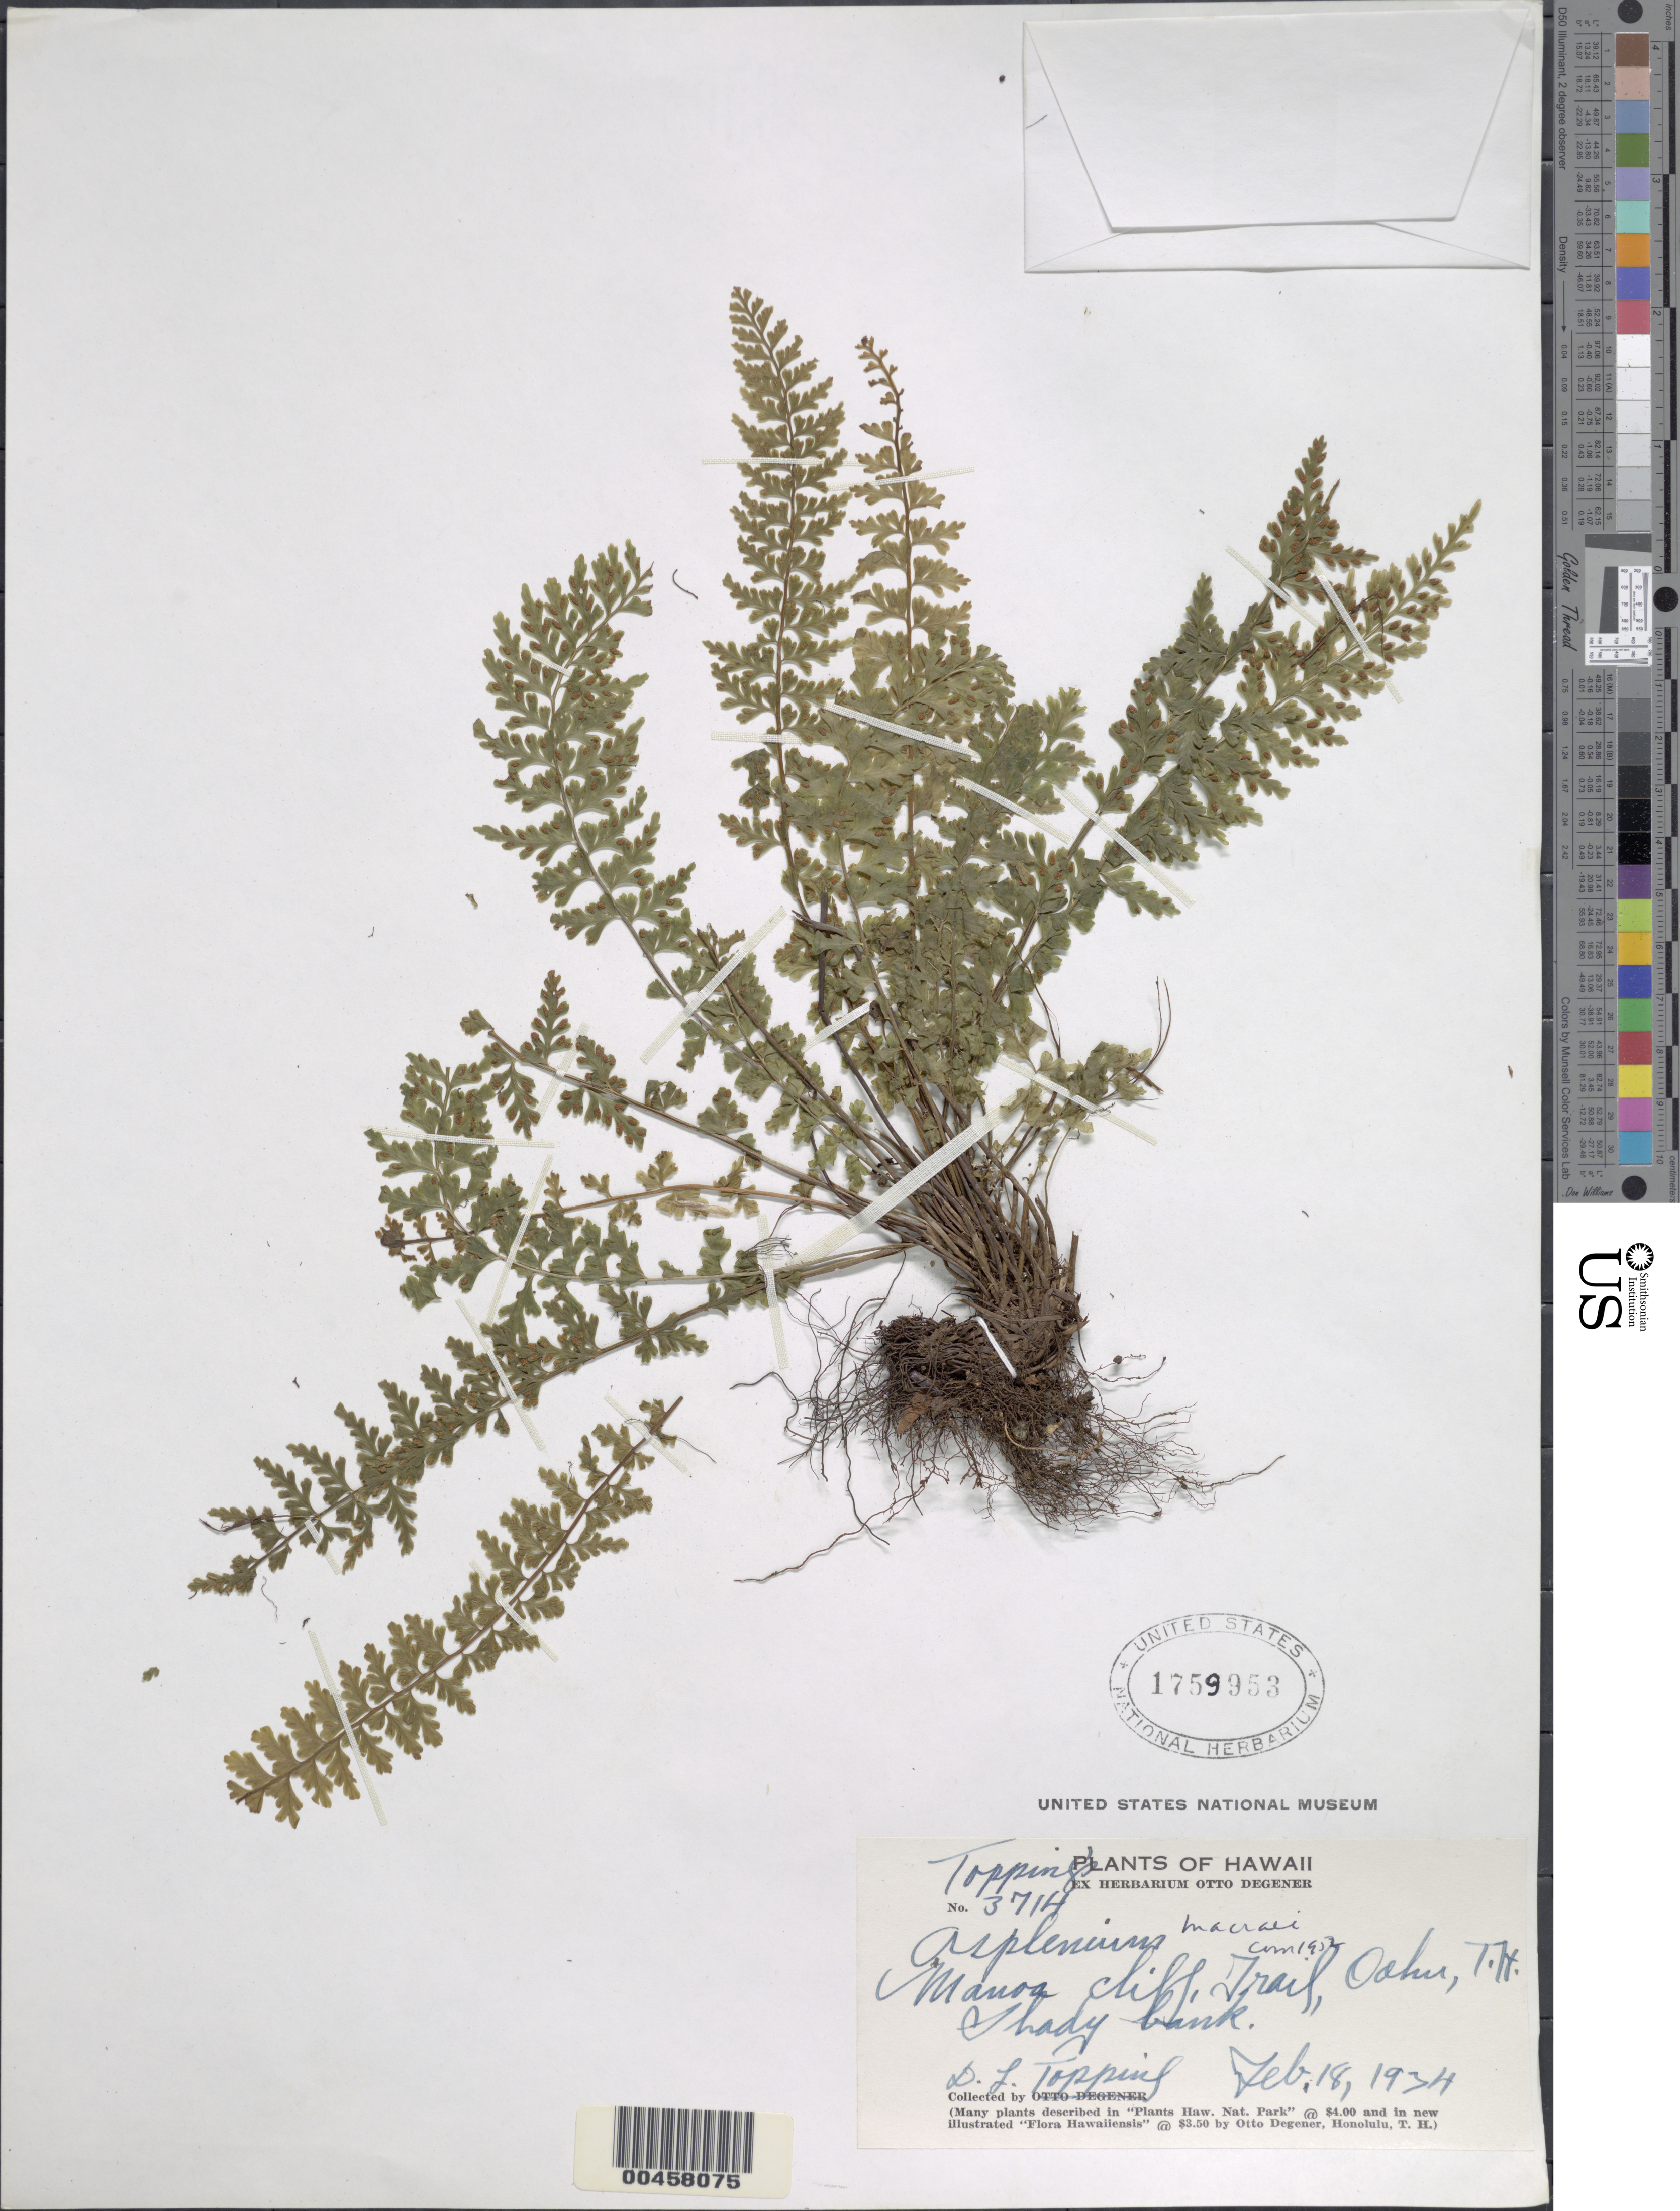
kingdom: Plantae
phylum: Tracheophyta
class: Polypodiopsida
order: Polypodiales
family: Aspleniaceae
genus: Asplenium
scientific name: Asplenium macraei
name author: Hook. & Grev.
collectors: D. L. Topping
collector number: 3714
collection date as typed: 18 Feb 1934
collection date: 1934-02-18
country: United States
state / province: Hawaii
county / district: Honolulu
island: Oahu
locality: Manoa Cliff Trail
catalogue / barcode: US 1759953